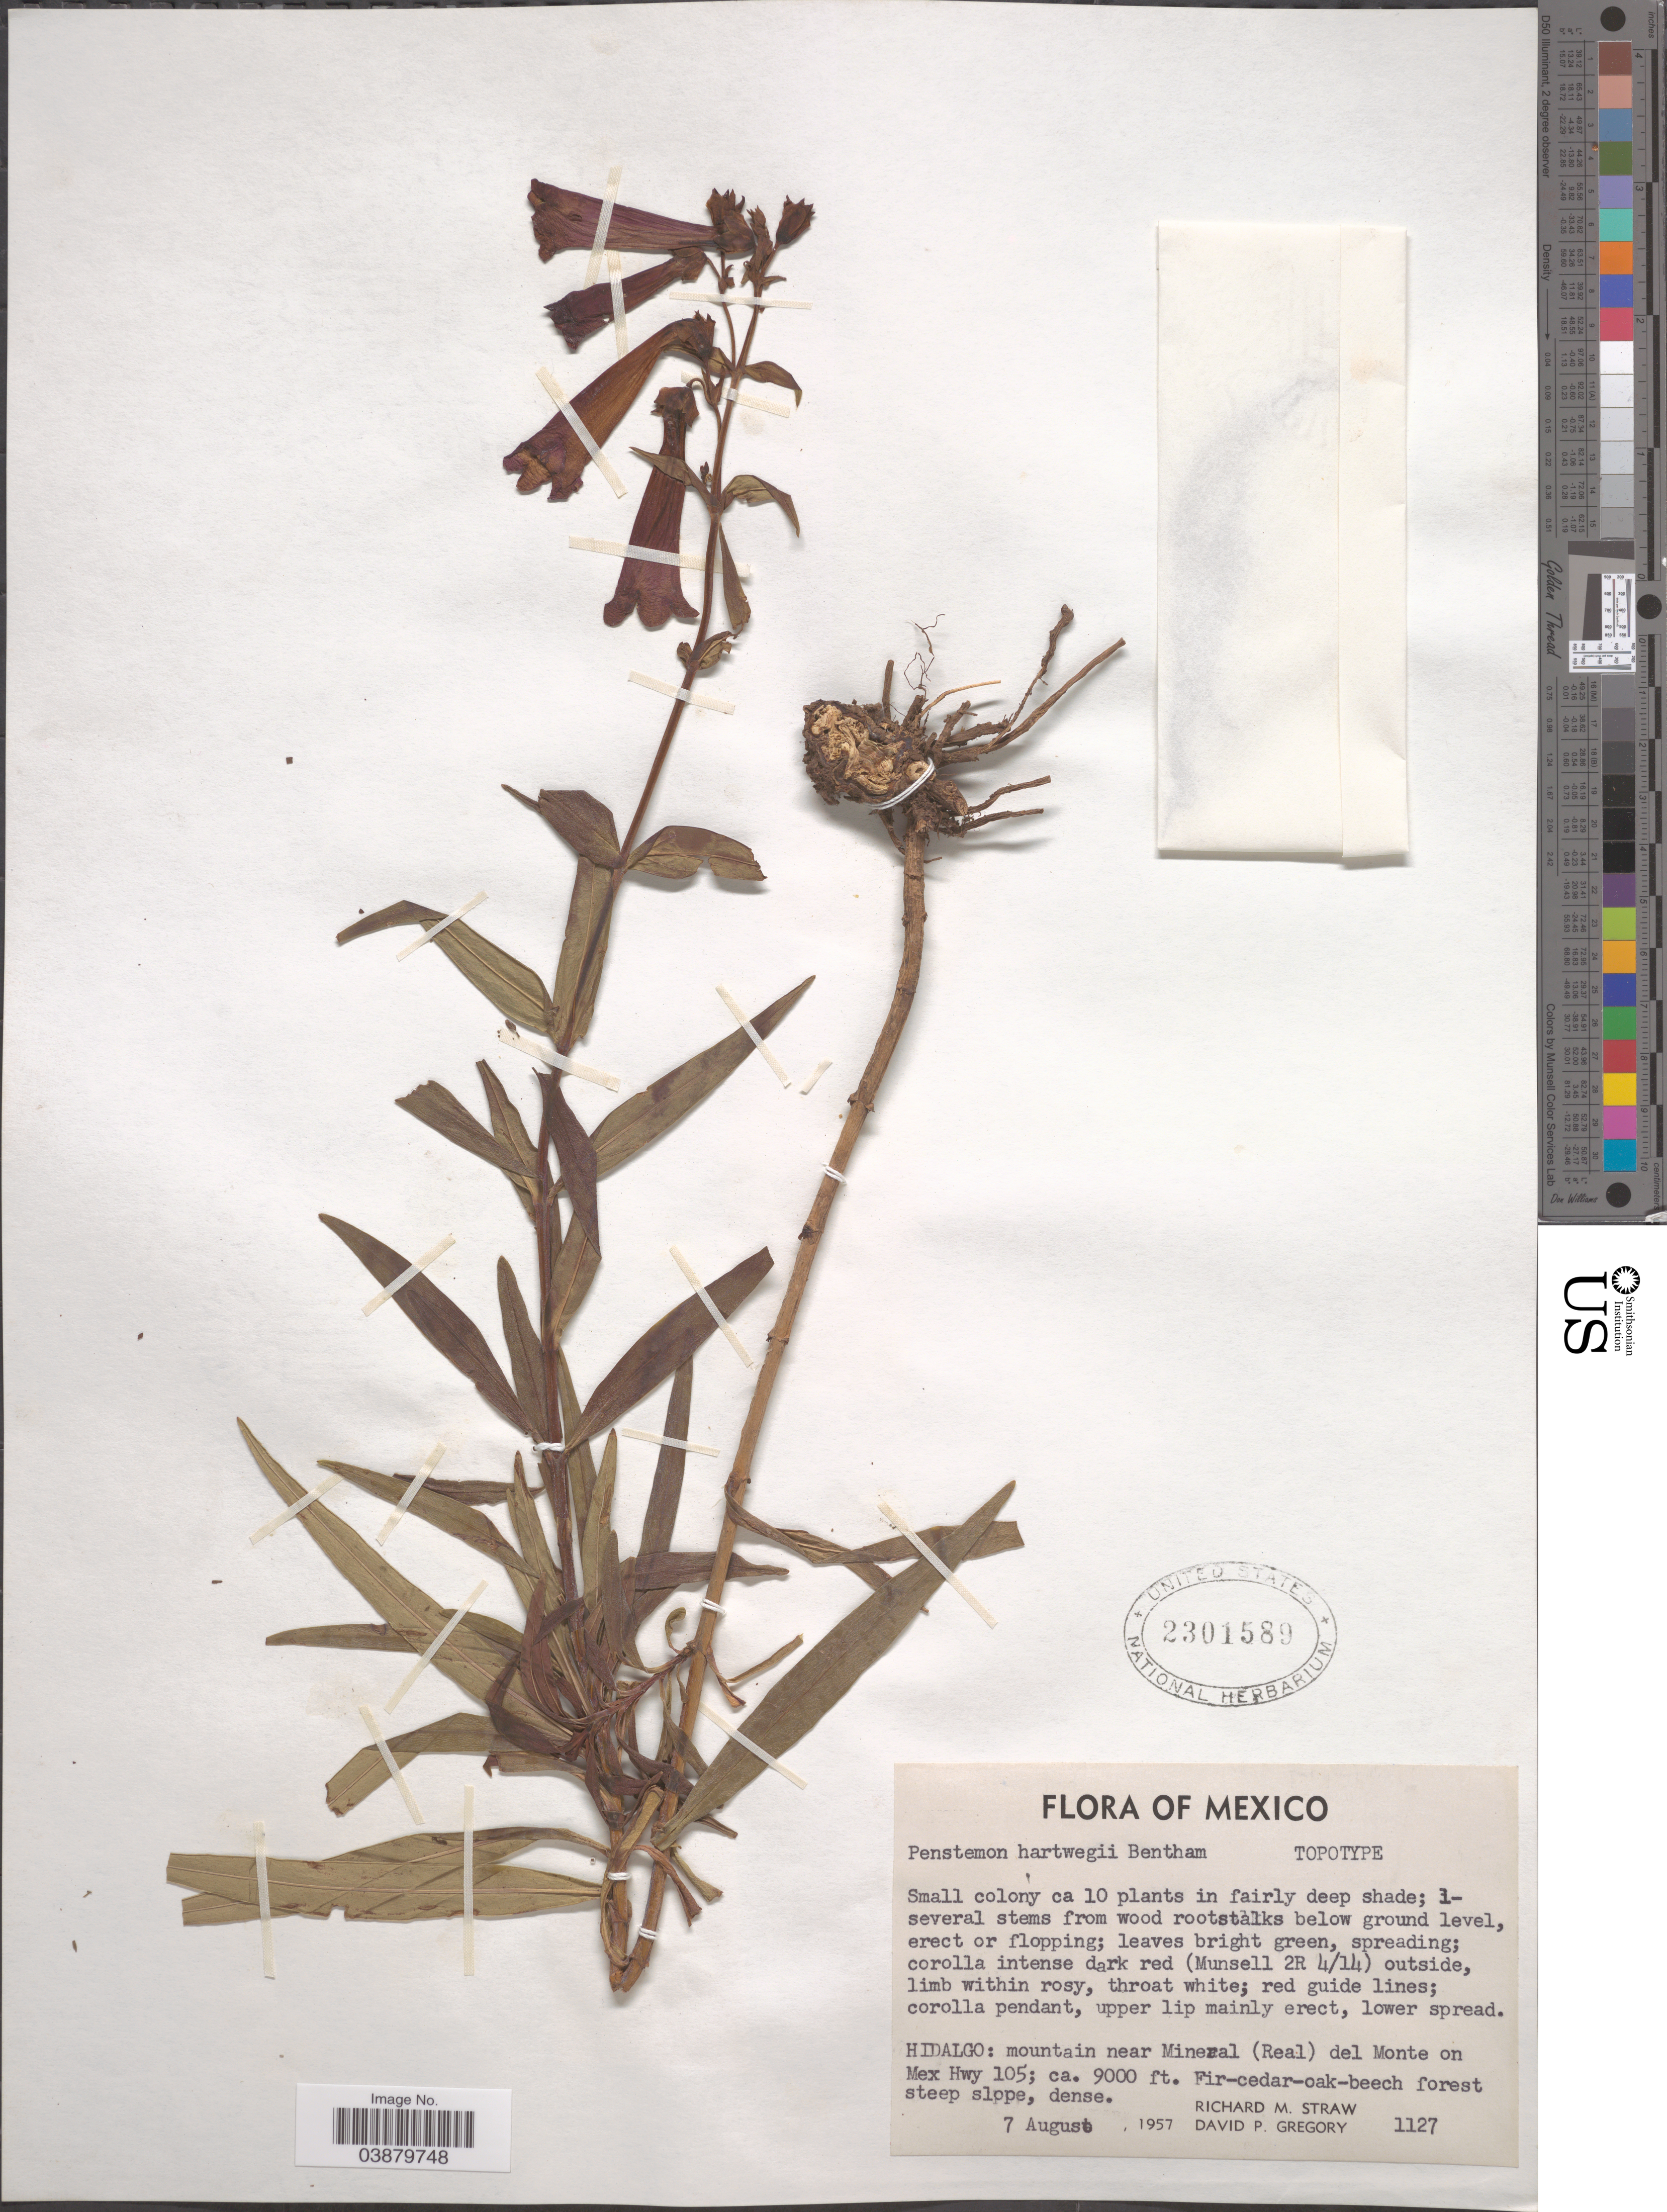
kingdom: Plantae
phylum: Tracheophyta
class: Magnoliopsida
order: Lamiales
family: Plantaginaceae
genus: Penstemon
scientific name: Penstemon hartwegi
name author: Benth.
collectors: R. M. Straw & D. Gregory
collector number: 1127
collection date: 1957-08-07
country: Mexico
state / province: Hidalgo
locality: Mountain near Mineral (Real) del Monte on Mex Hwy 105.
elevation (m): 2743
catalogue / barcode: US 2301589